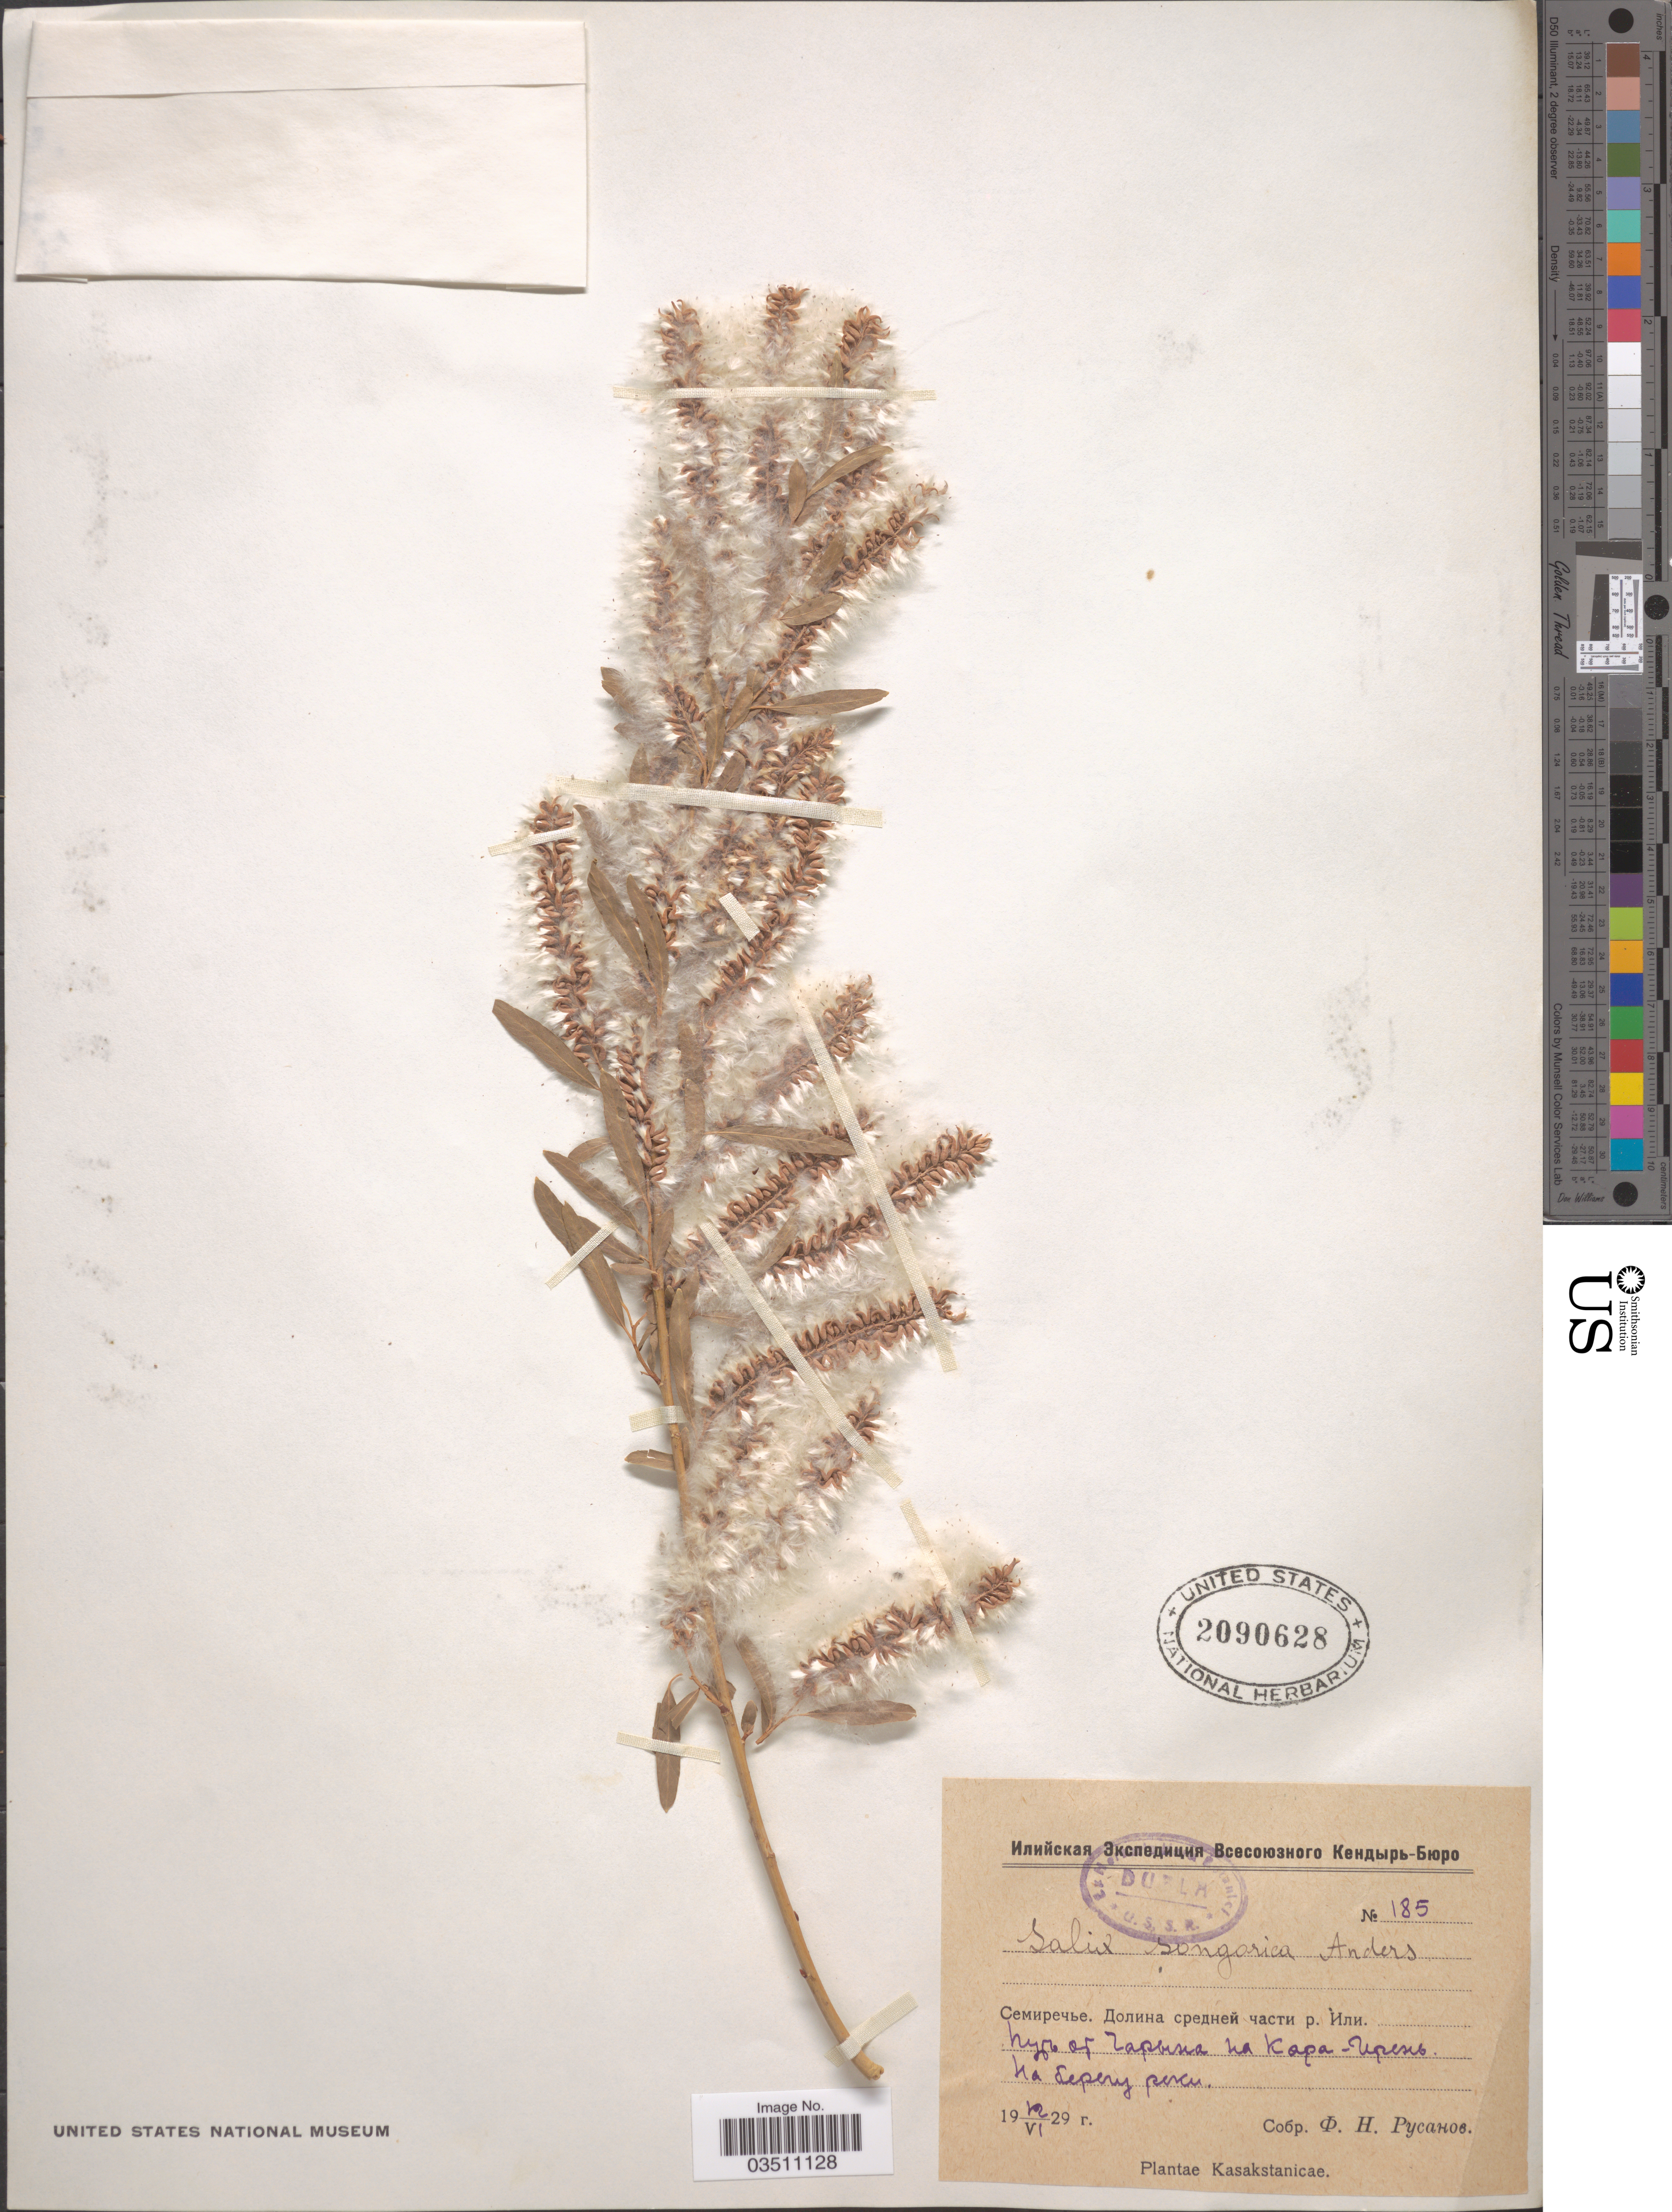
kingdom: Plantae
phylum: Tracheophyta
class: Magnoliopsida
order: Malpighiales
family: Salicaceae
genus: Salix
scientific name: Salix songarica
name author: Andersson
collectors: F. Rusanov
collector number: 185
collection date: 1929-06-12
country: Kazakhstan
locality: Shore of River Ili.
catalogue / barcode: US 2090628